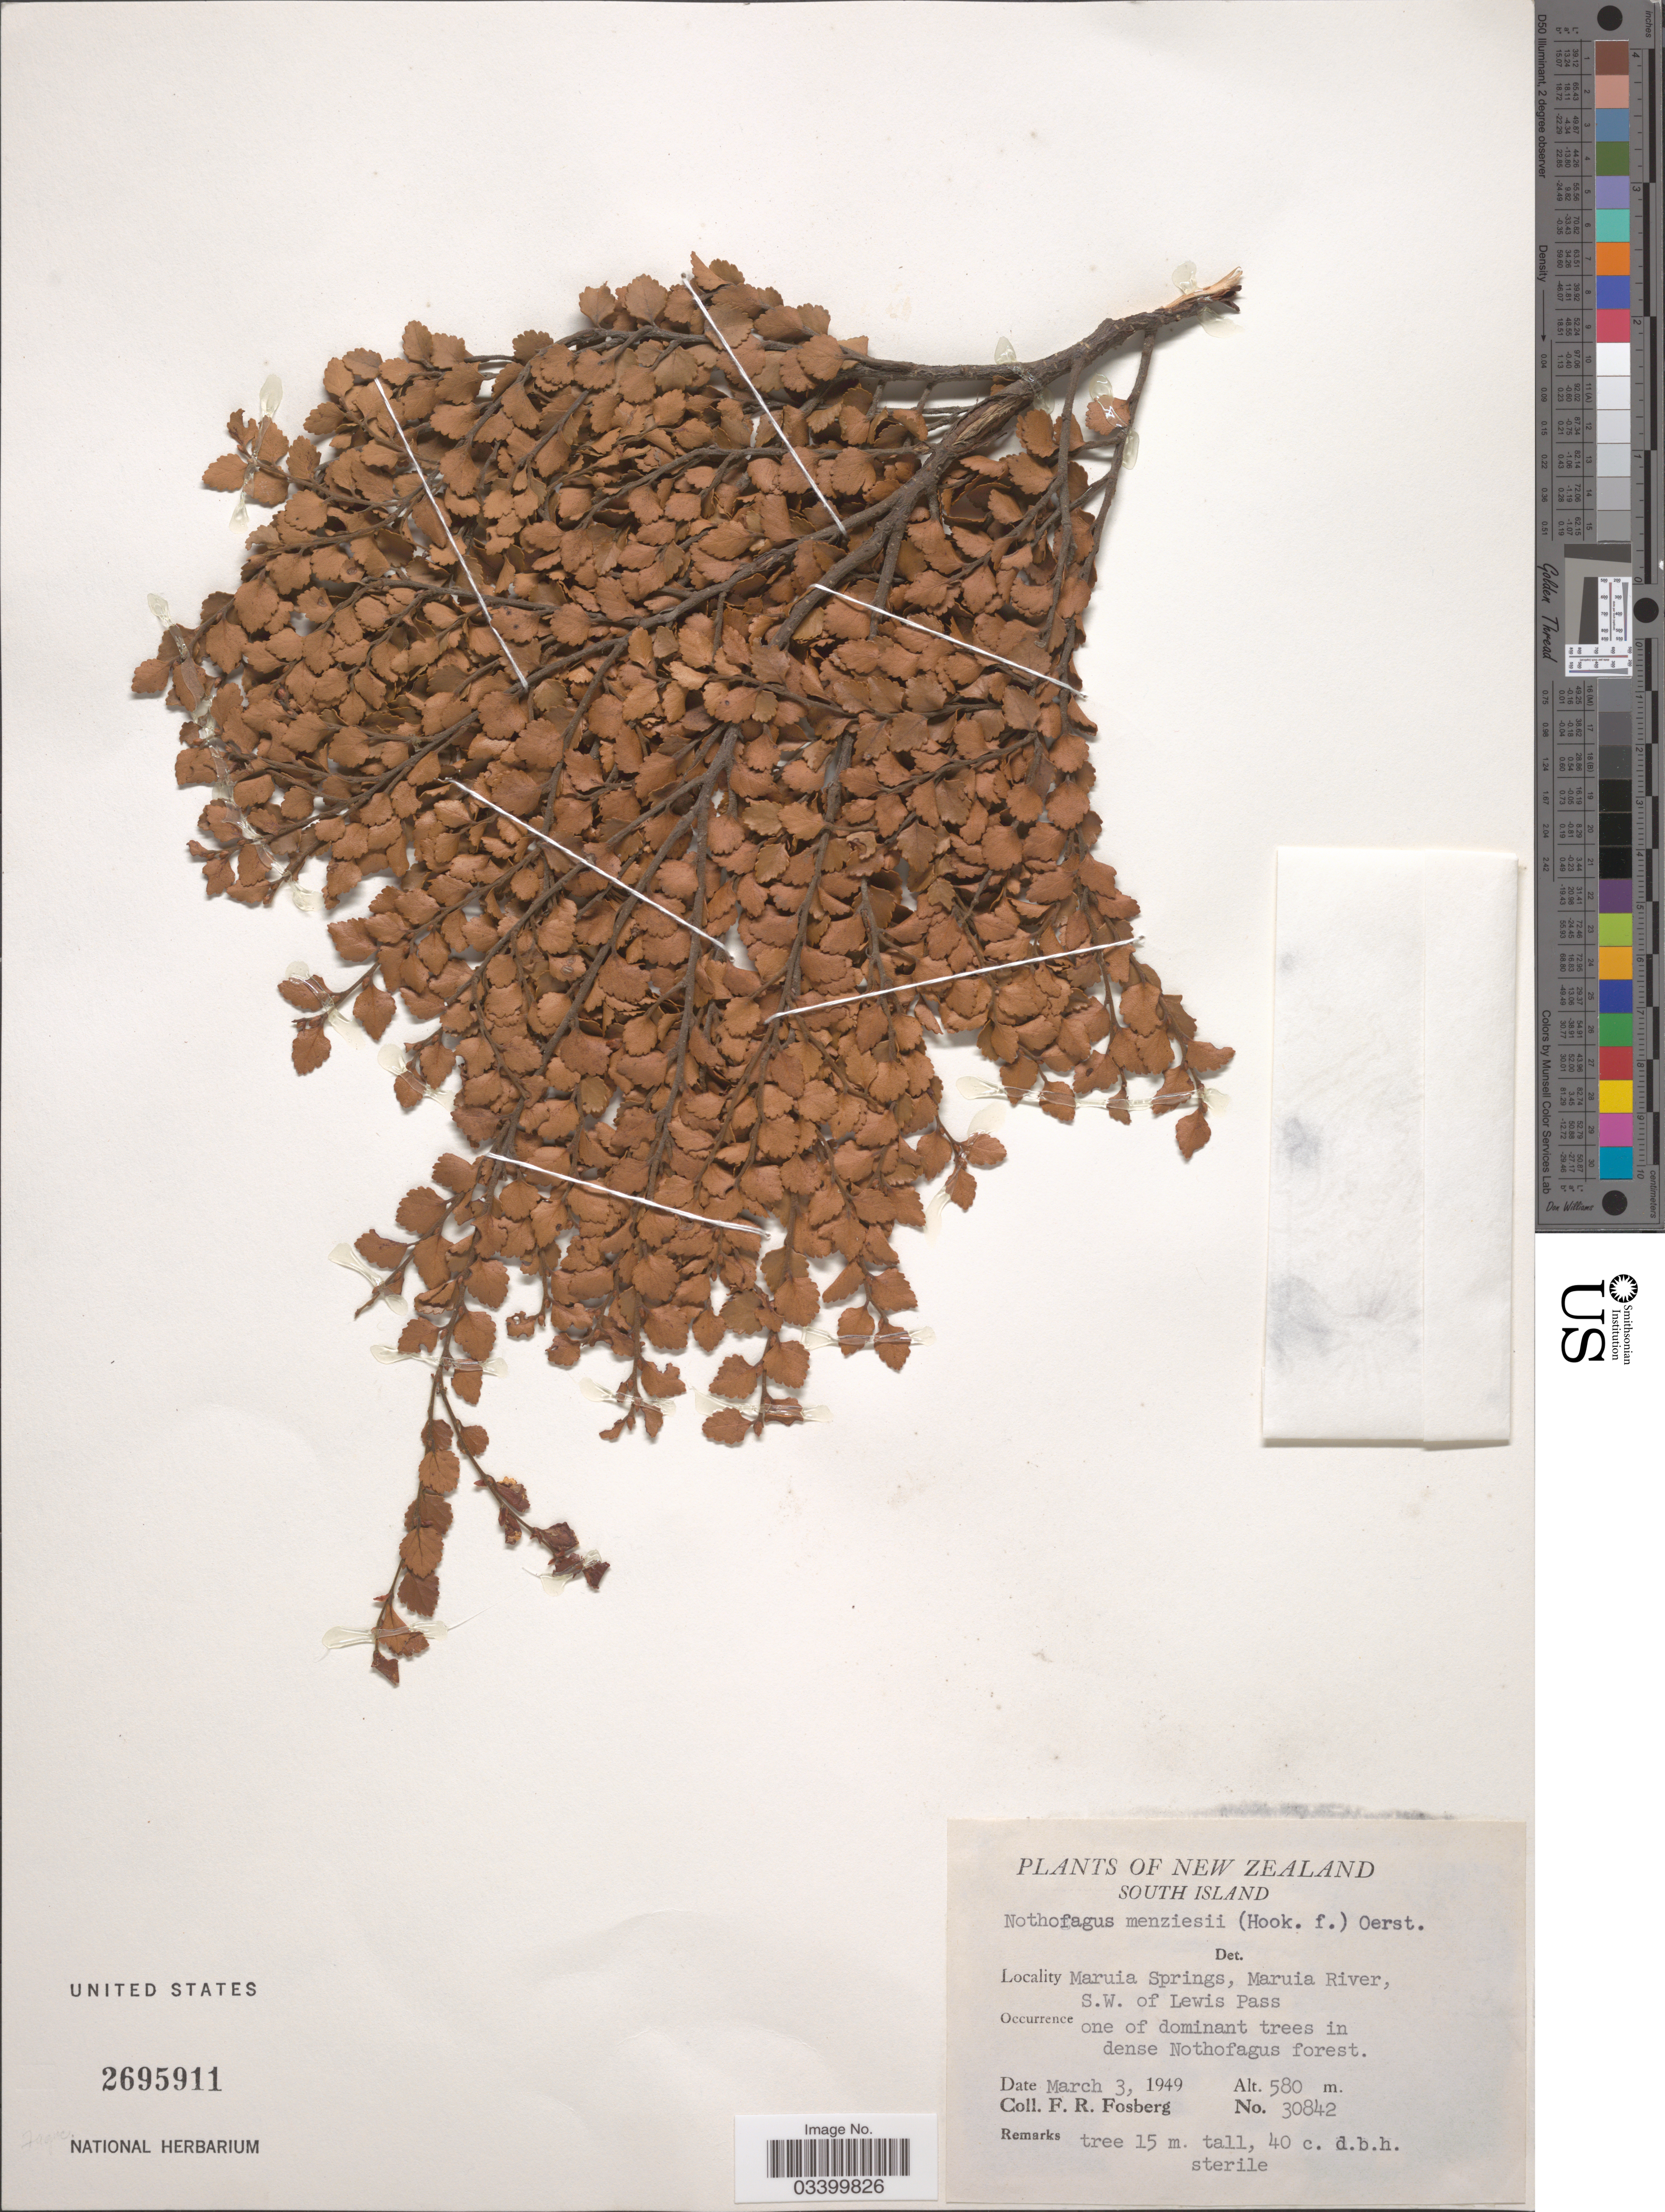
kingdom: Plantae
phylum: Tracheophyta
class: Magnoliopsida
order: Fagales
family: Nothofagaceae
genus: Nothofagus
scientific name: Nothofagus menziesii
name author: (Hook. f.) Oerst.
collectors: F. R. Fosberg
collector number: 30842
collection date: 1949-03-03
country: New Zealand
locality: South Island. Maruia Springs, Maruia River, S.W. of Lewis Pass.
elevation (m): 580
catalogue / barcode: US 2695911